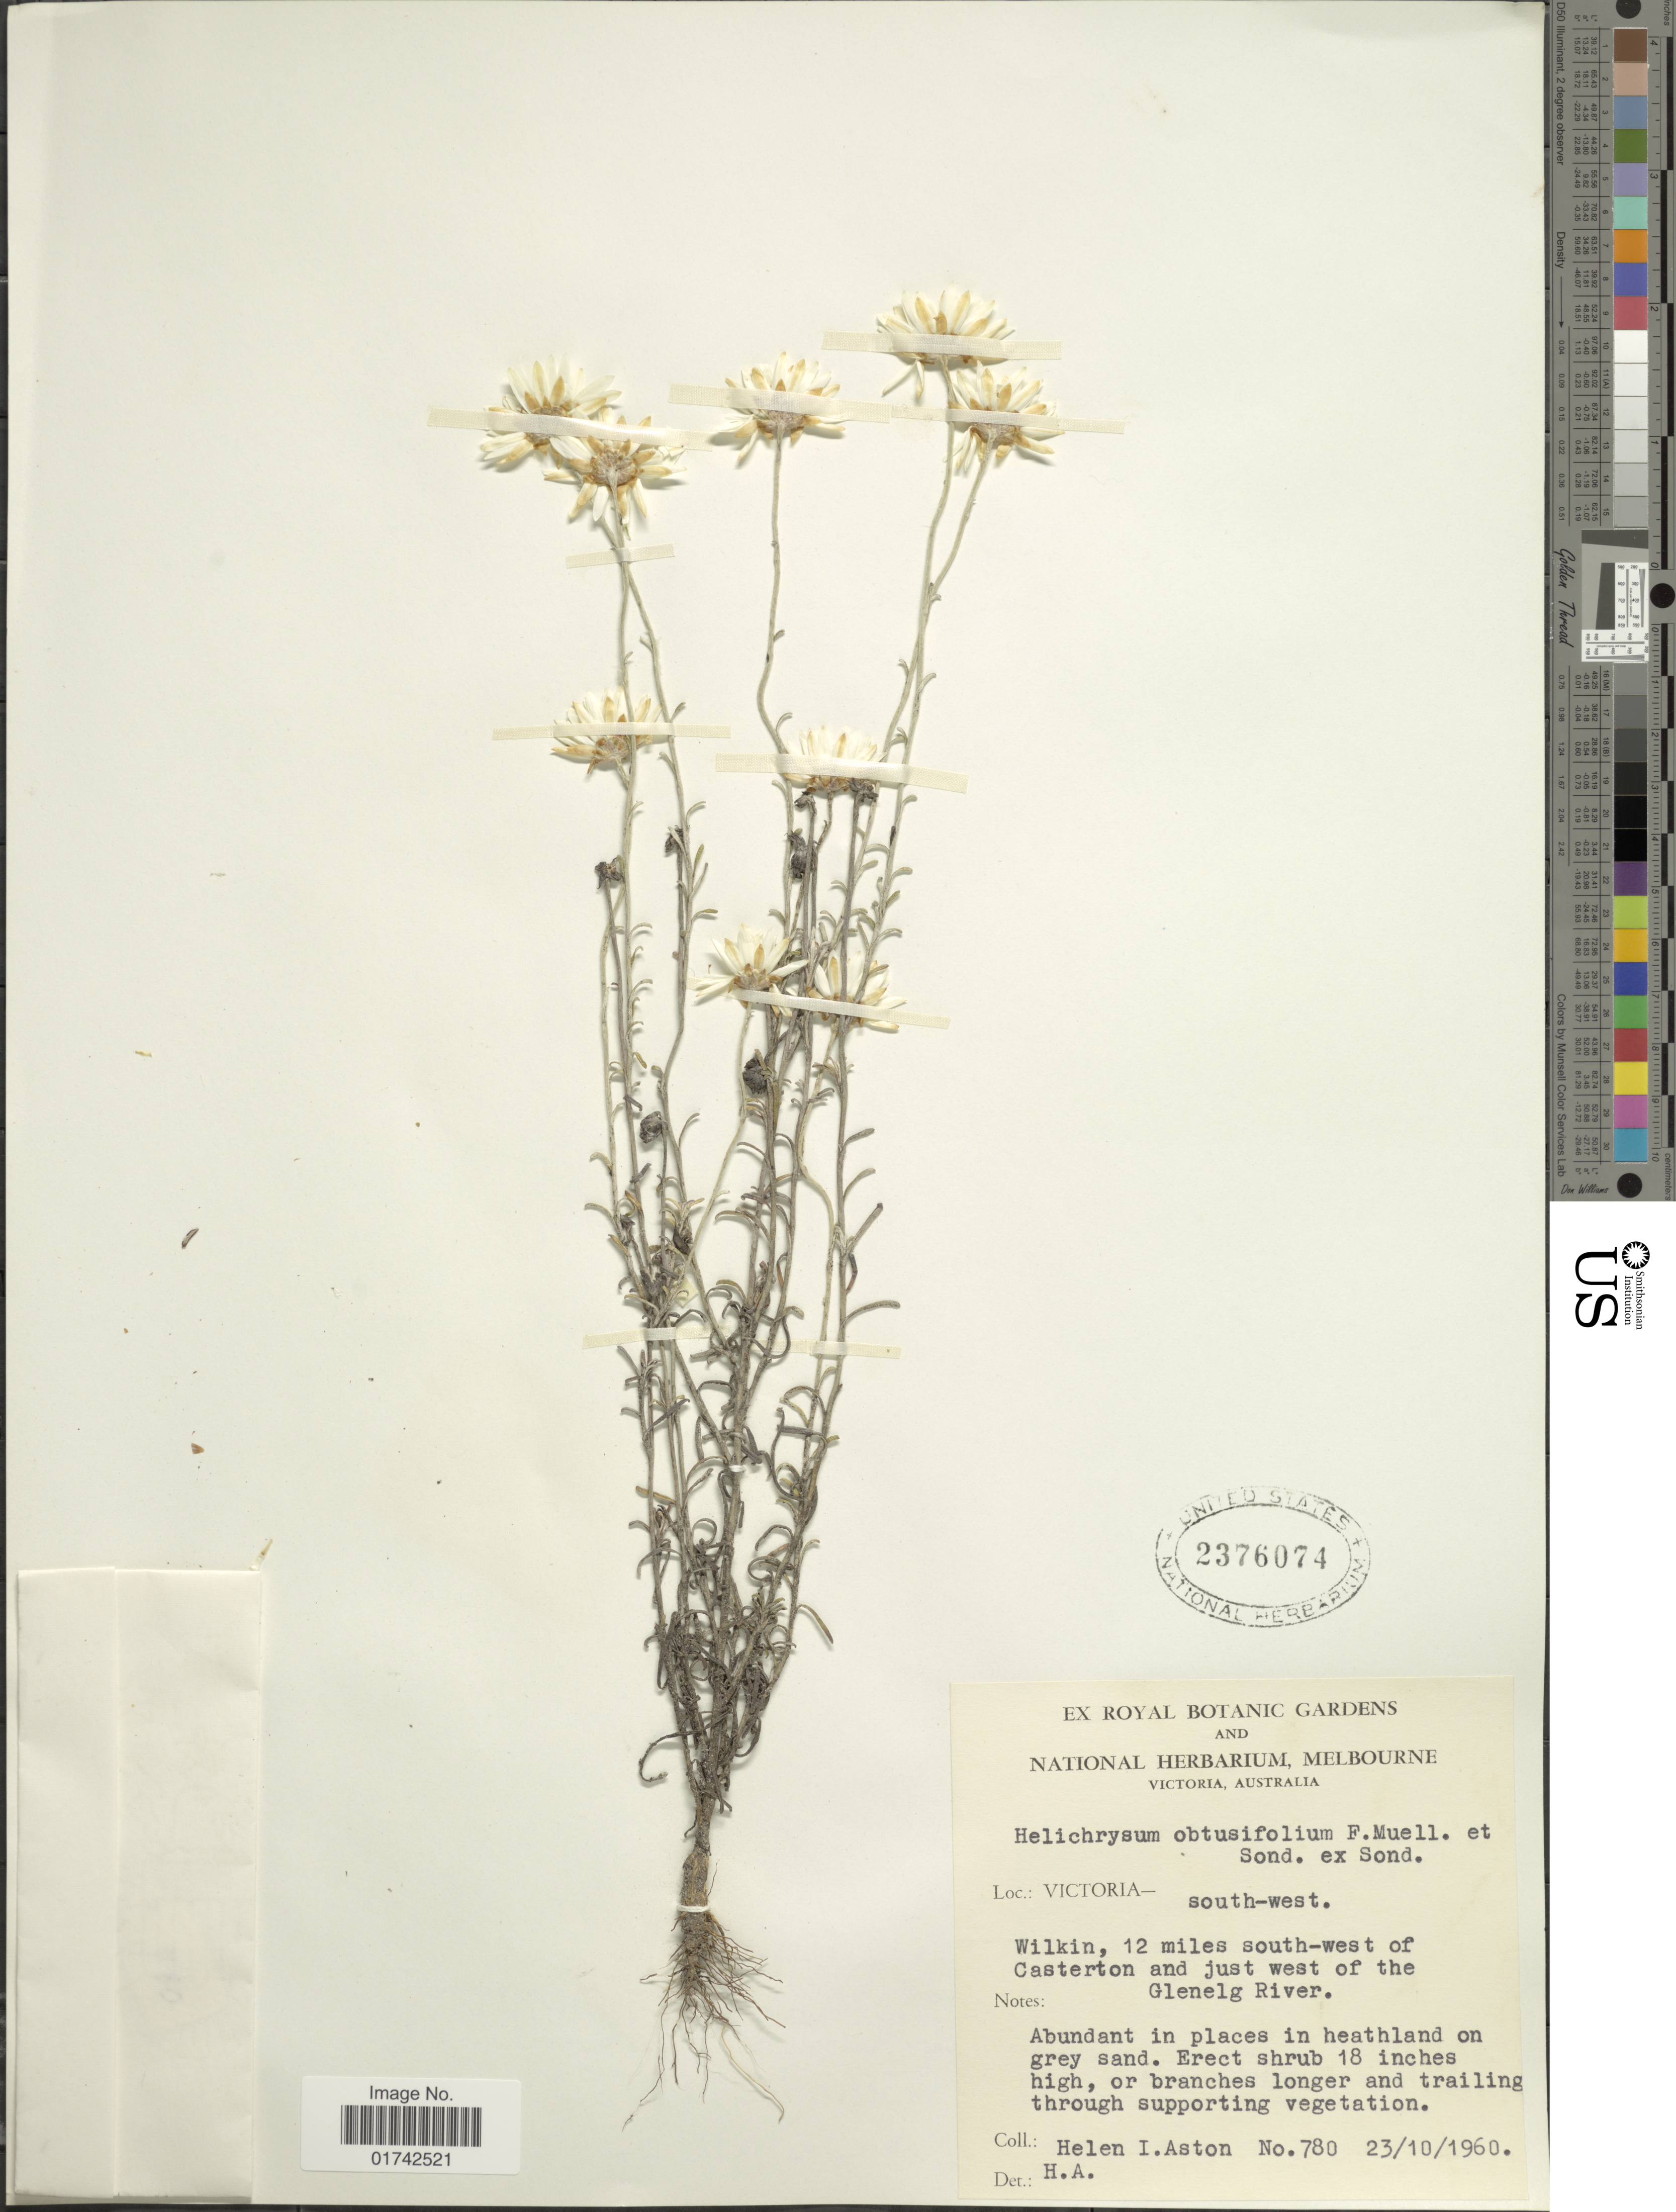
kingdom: Plantae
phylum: Tracheophyta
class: Magnoliopsida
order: Asterales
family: Asteraceae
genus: Helichrysum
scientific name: Helichrysum obtusifolium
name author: Sond.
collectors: H. I. Aston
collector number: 780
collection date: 1960-10-23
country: Australia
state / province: Victoria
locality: Victoria- South-west. Wilkin, 12 miles south-west of Casterton and just West of the Glenelg River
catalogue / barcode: US 2376074